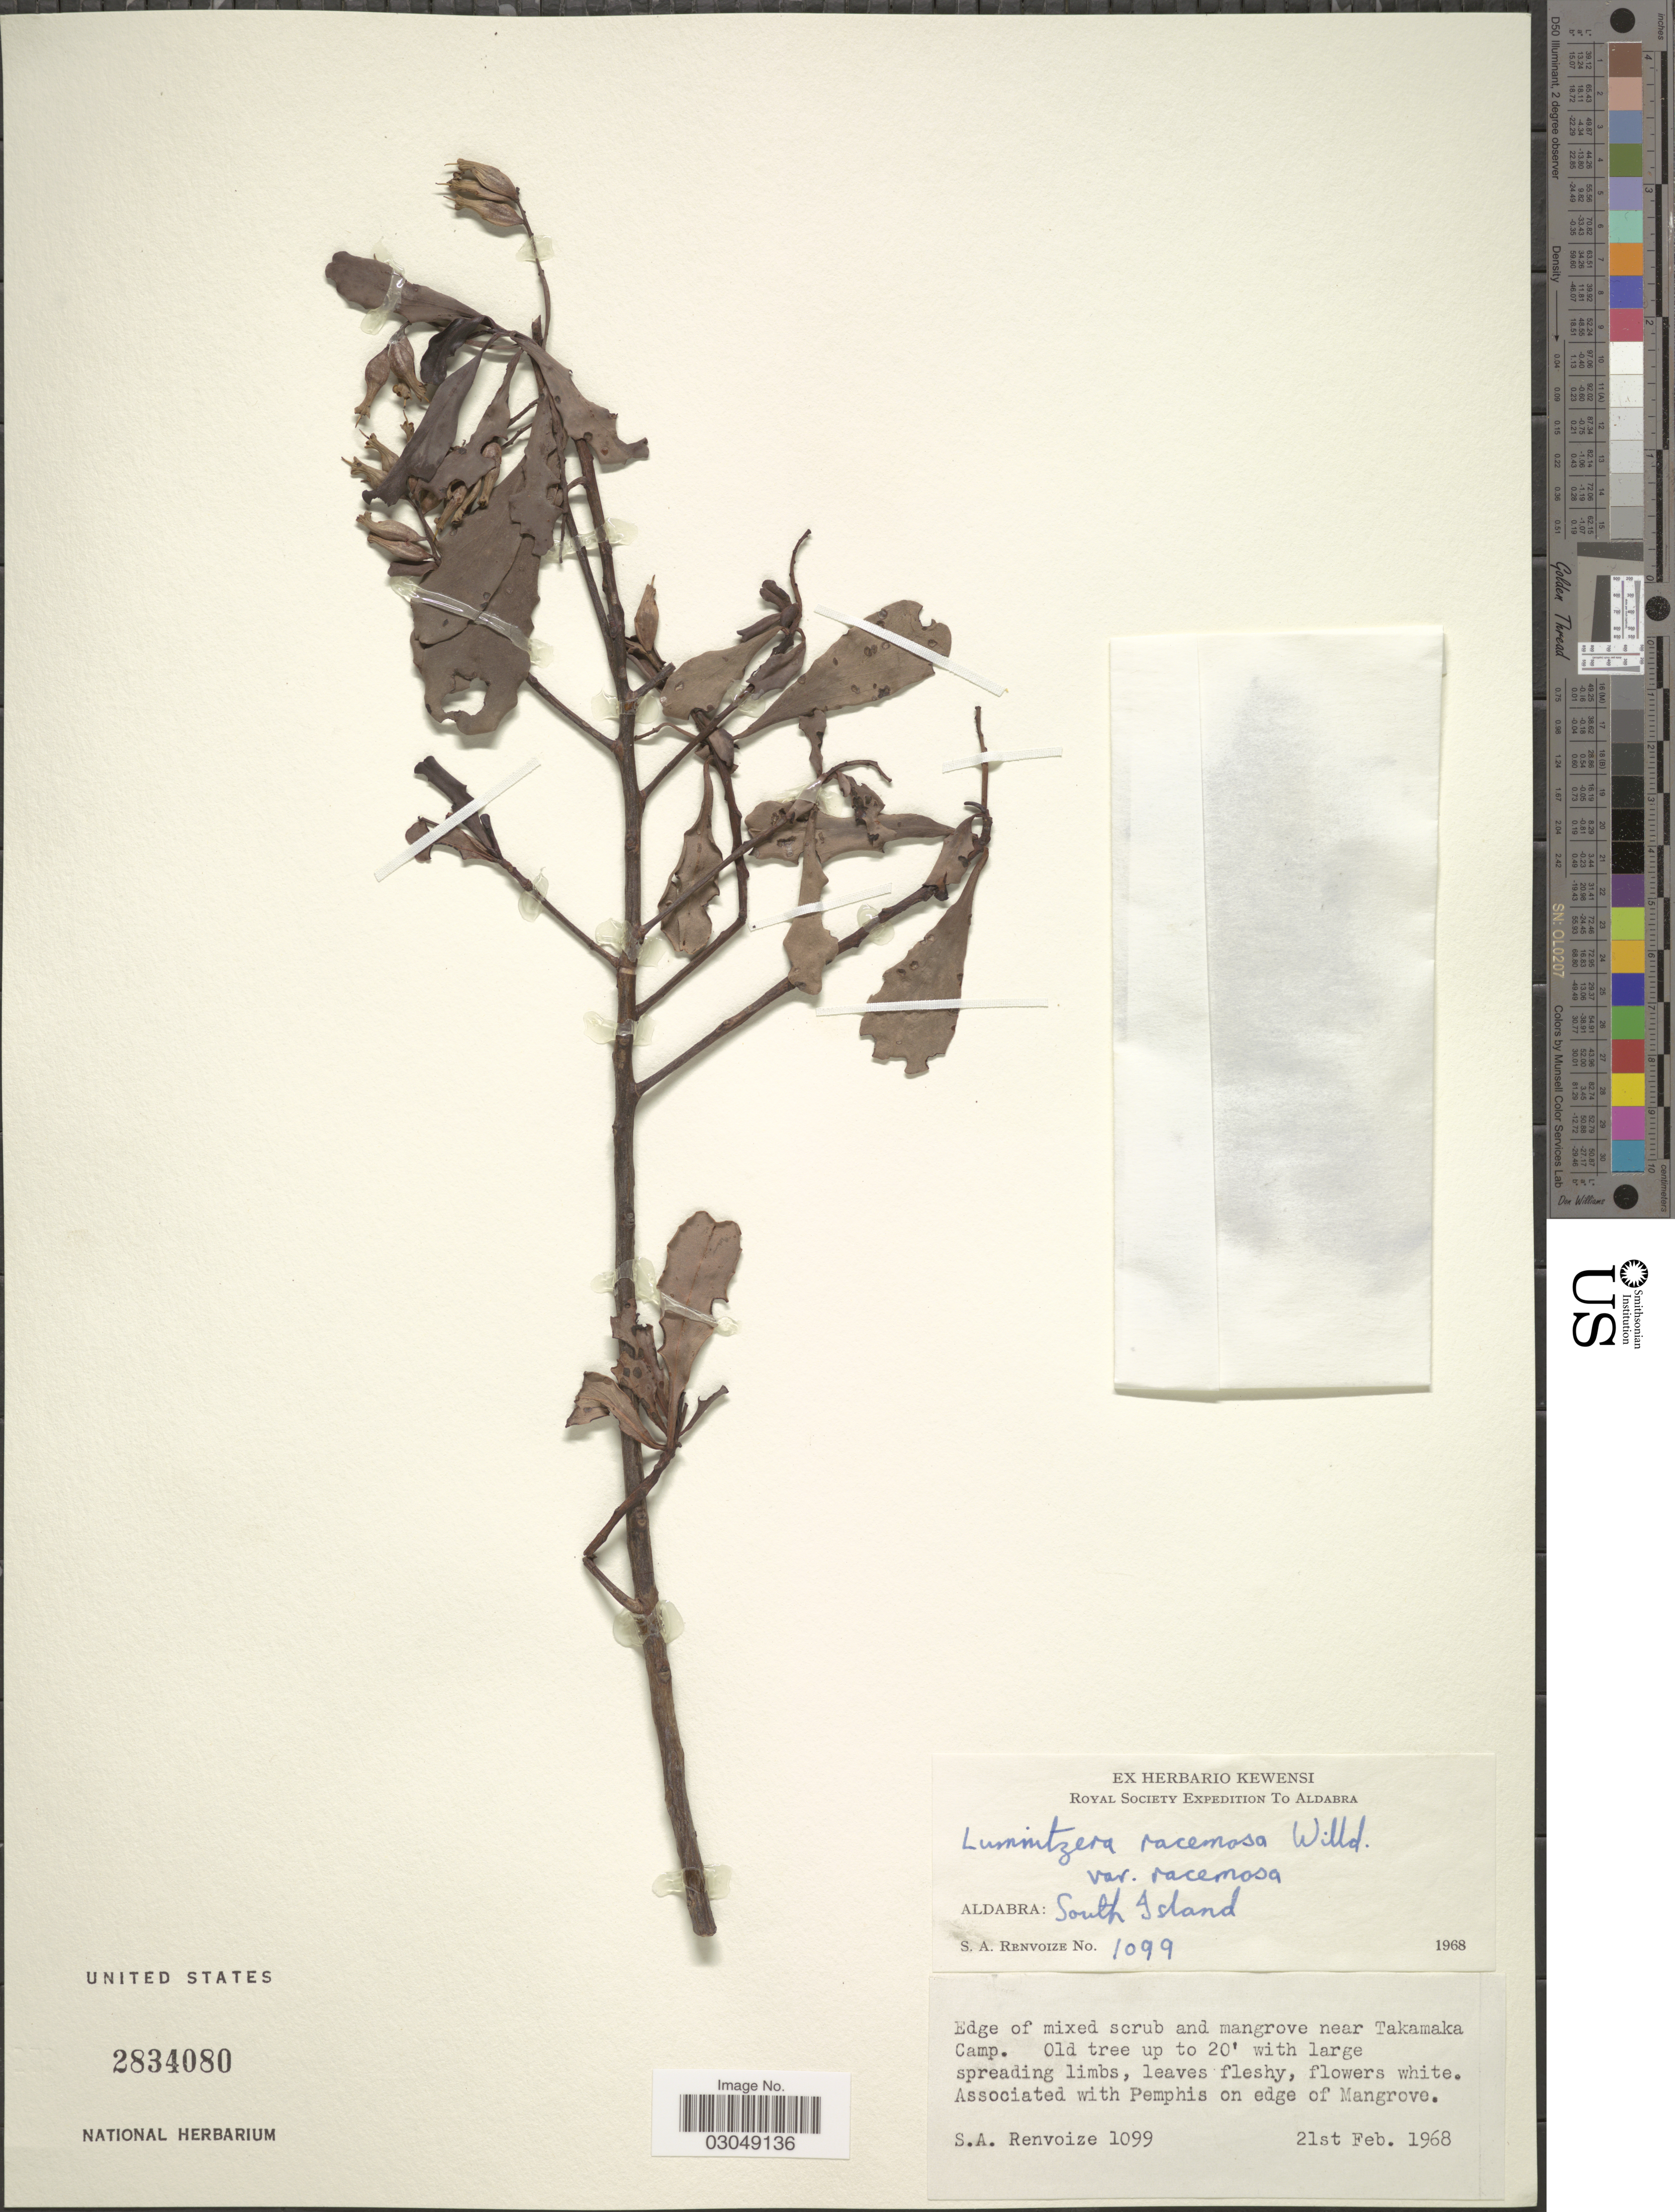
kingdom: Plantae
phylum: Tracheophyta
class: Magnoliopsida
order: Myrtales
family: Combretaceae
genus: Lumnitzera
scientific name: Lumnitzera racemosa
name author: Willd.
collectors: S. A. Renvoize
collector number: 1099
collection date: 1968-02-21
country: Seychelles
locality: Aldabra: South Island. Edge of mixed scrub and mangrove near Takamaka Camp.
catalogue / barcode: US 2834080